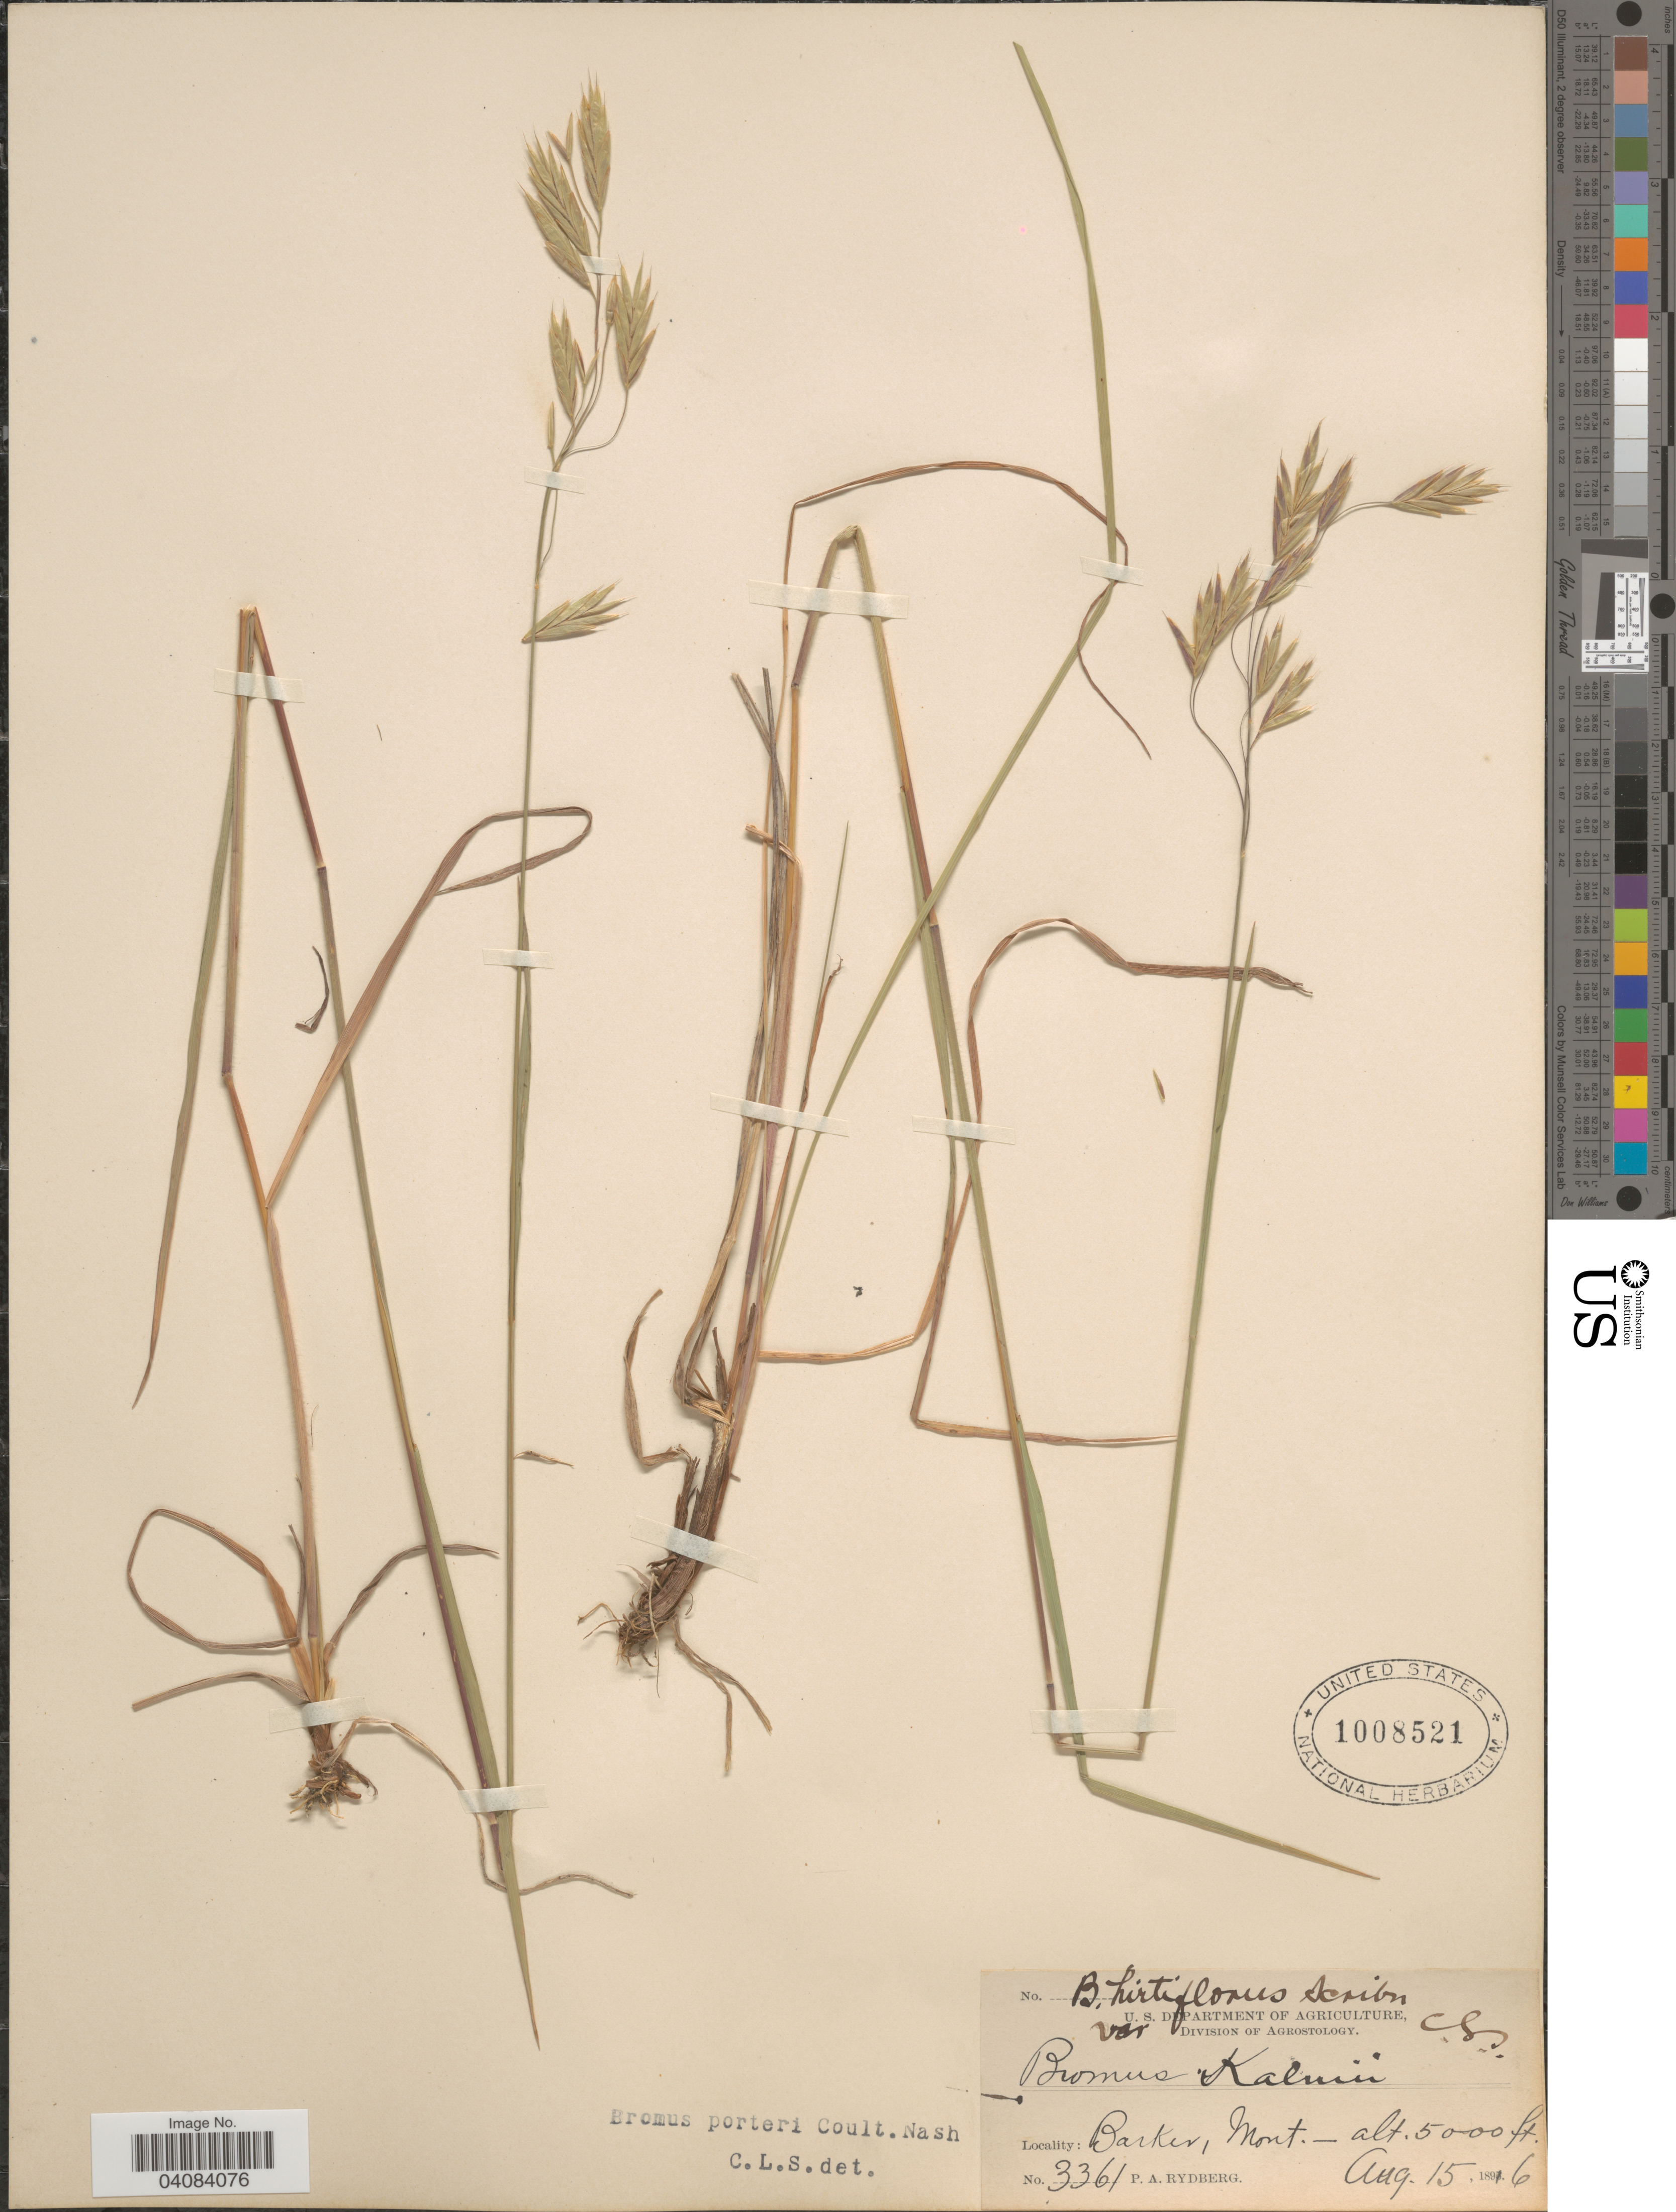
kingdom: Plantae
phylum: Tracheophyta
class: Liliopsida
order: Poales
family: Poaceae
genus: Bromus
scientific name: Bromus porteri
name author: (J.M. Coult.) Nash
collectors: P. A. Rydberg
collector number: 3361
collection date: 1896-08-15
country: United States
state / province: Montana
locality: Barker.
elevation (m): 1524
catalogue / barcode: US 1008521